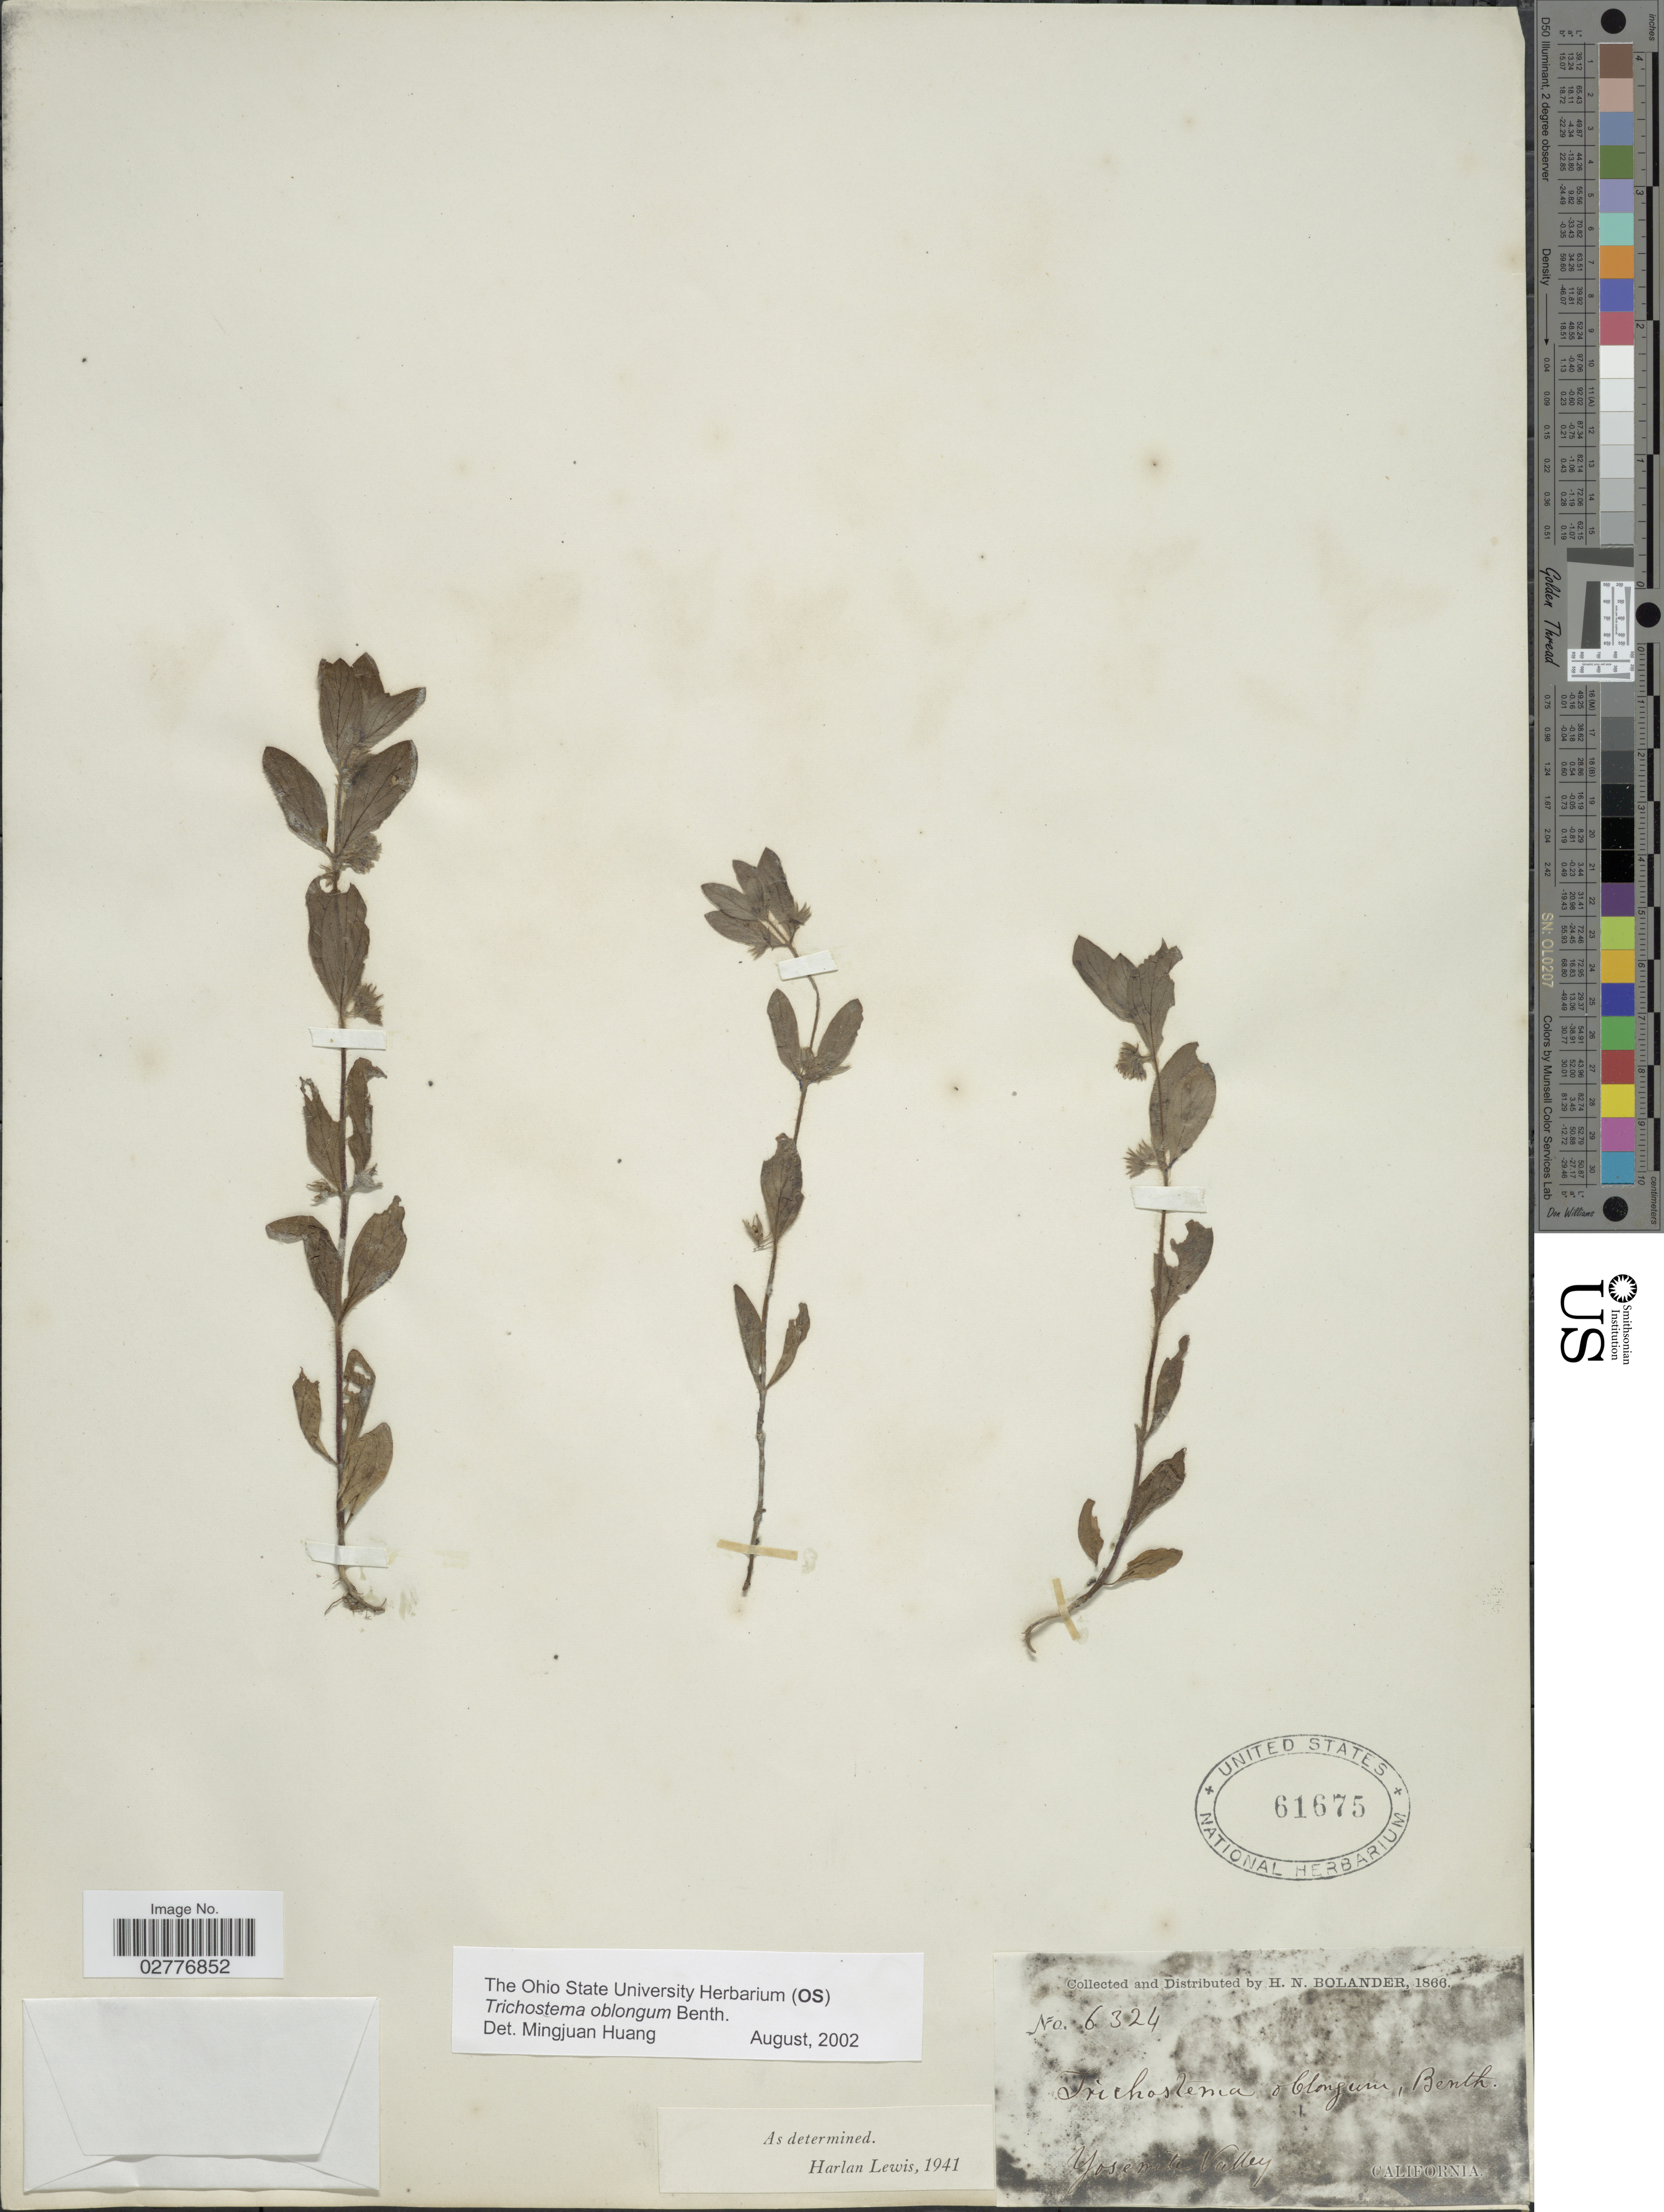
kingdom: Plantae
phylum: Tracheophyta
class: Magnoliopsida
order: Lamiales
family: Lamiaceae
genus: Trichostema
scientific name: Trichostema oblongum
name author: Benth.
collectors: H. Bolander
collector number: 6324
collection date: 1866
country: United States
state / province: California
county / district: Mariposa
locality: Yosemite Valley.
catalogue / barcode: US 61675